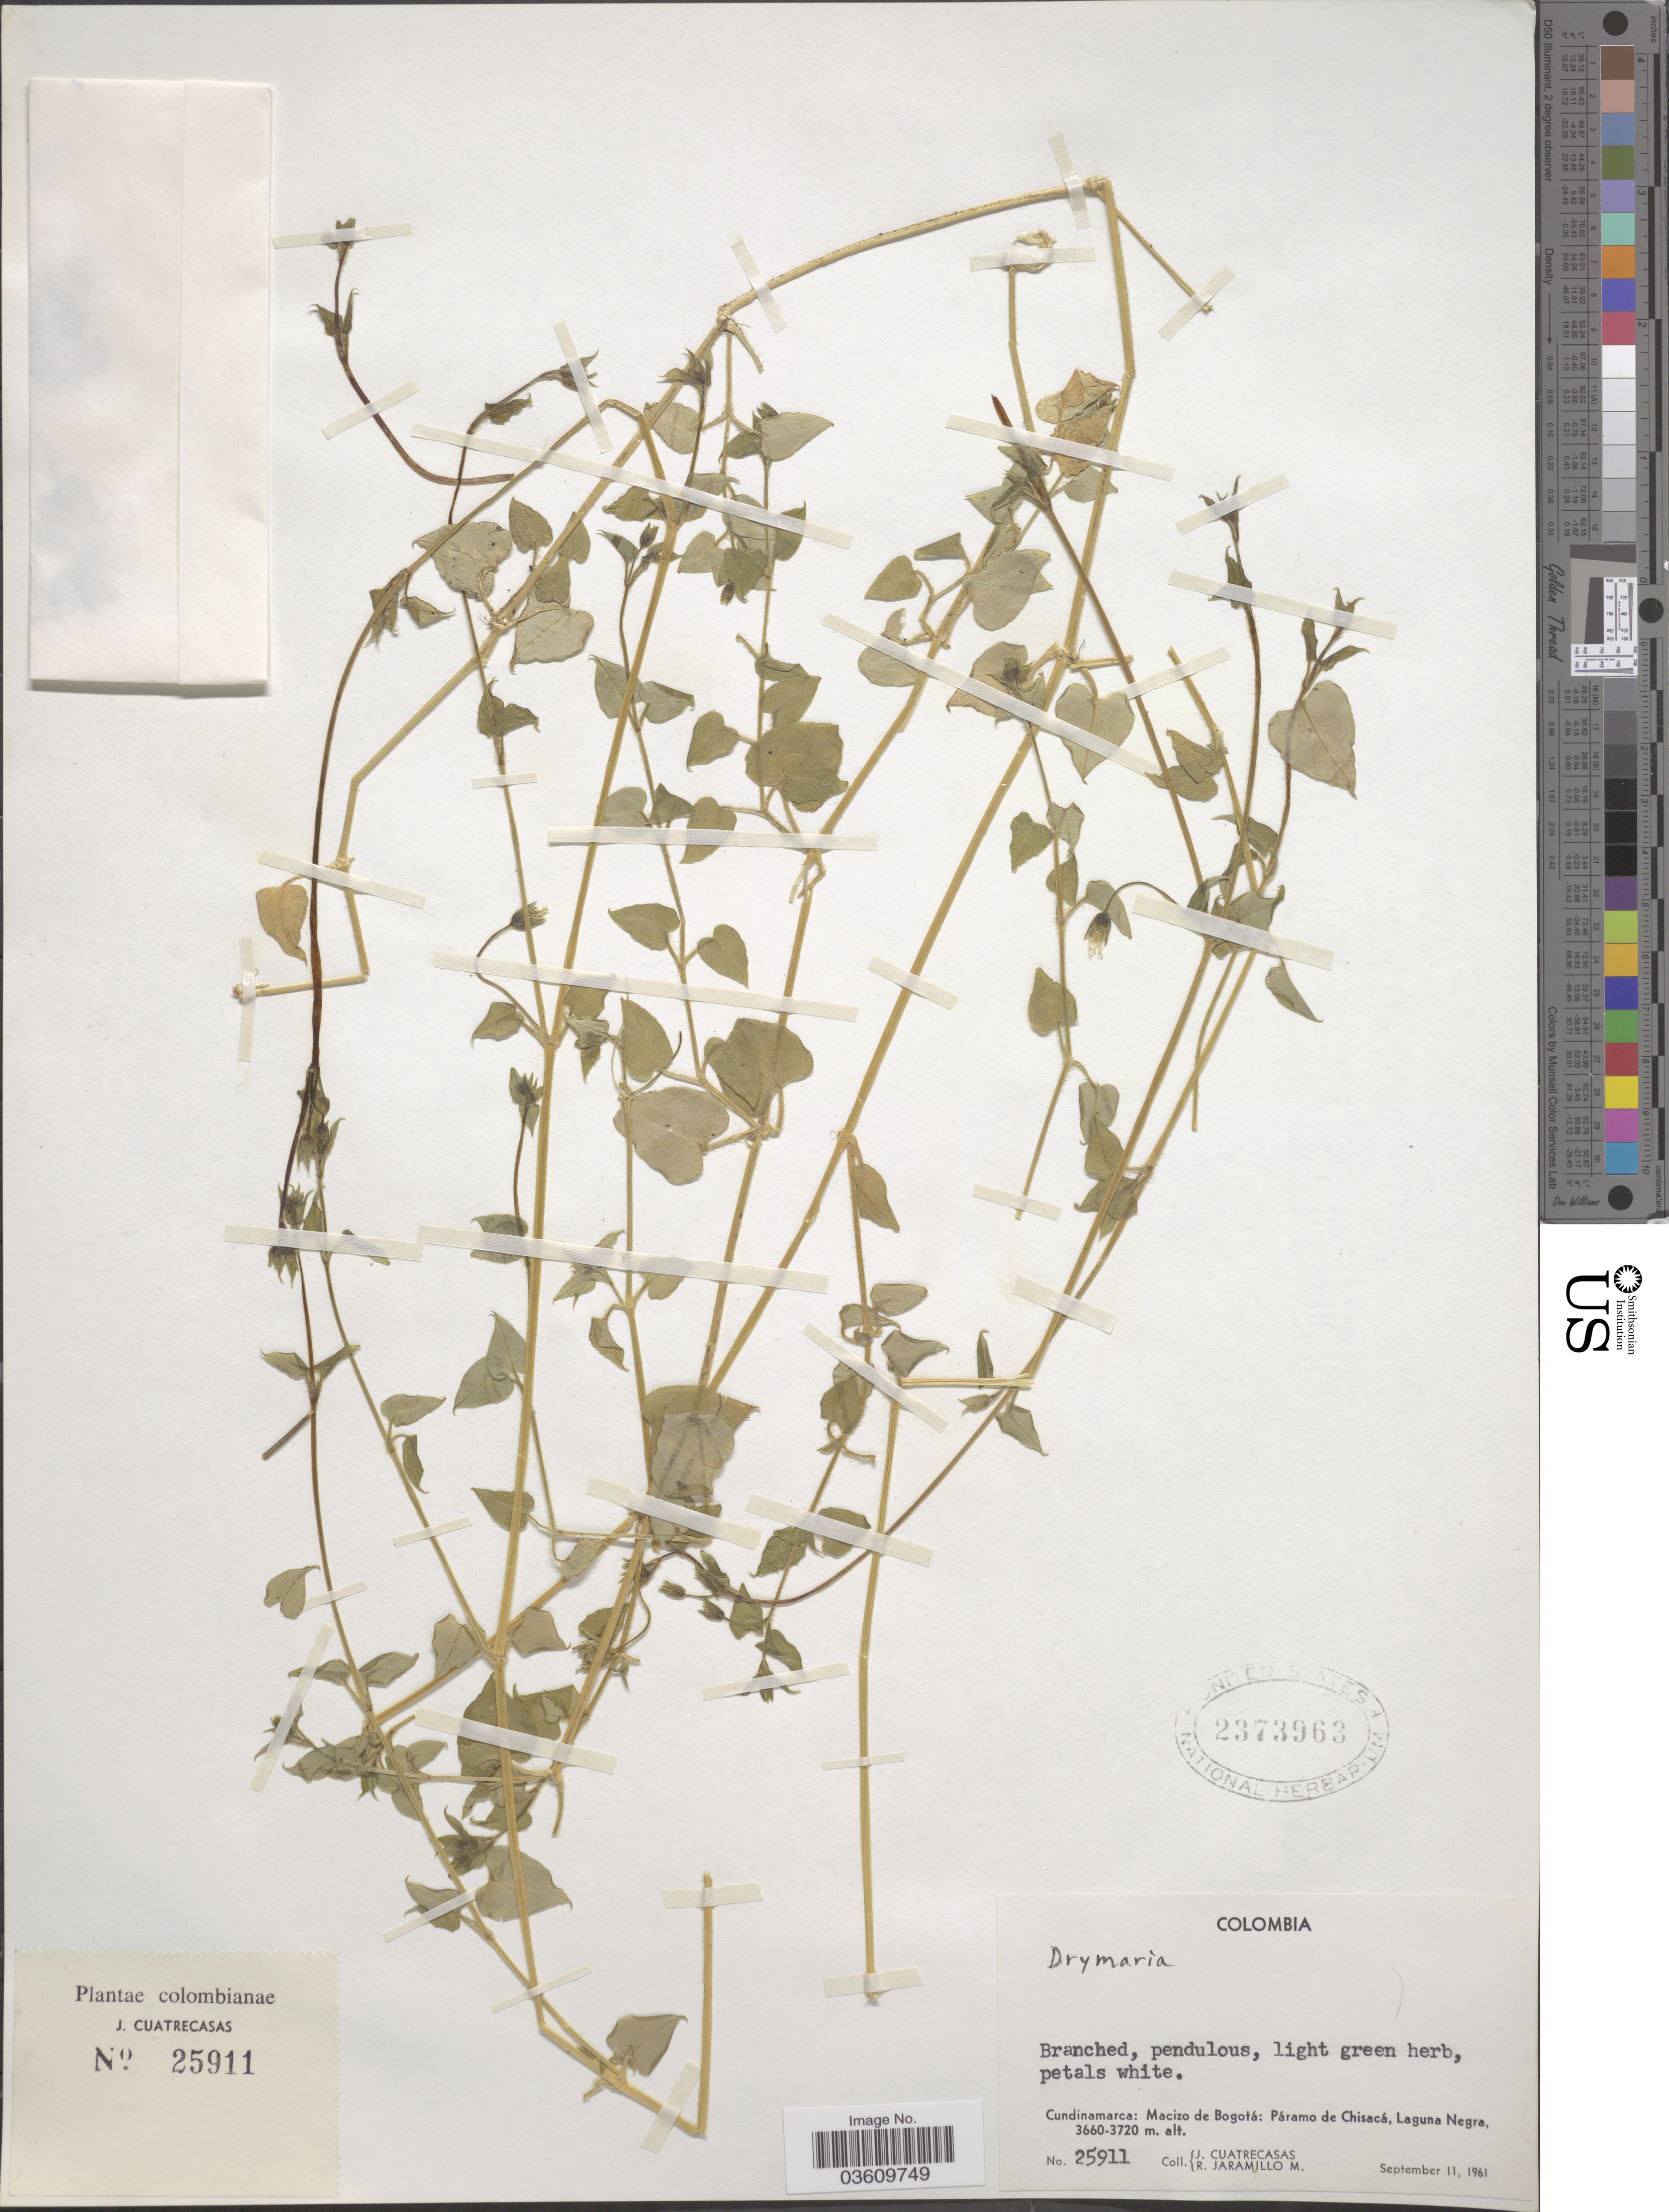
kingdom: Plantae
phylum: Tracheophyta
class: Magnoliopsida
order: Caryophyllales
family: Caryophyllaceae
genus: Stellaria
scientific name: Stellaria sp.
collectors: J. Cuatrecasas & R. Jaramillo M.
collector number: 25911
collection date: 1961-09-11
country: Colombia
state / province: Cundinamarca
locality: Macizo de Bogotá: Páramo de Chisacá, Laguna Negra.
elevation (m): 3660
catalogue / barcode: US 2373963